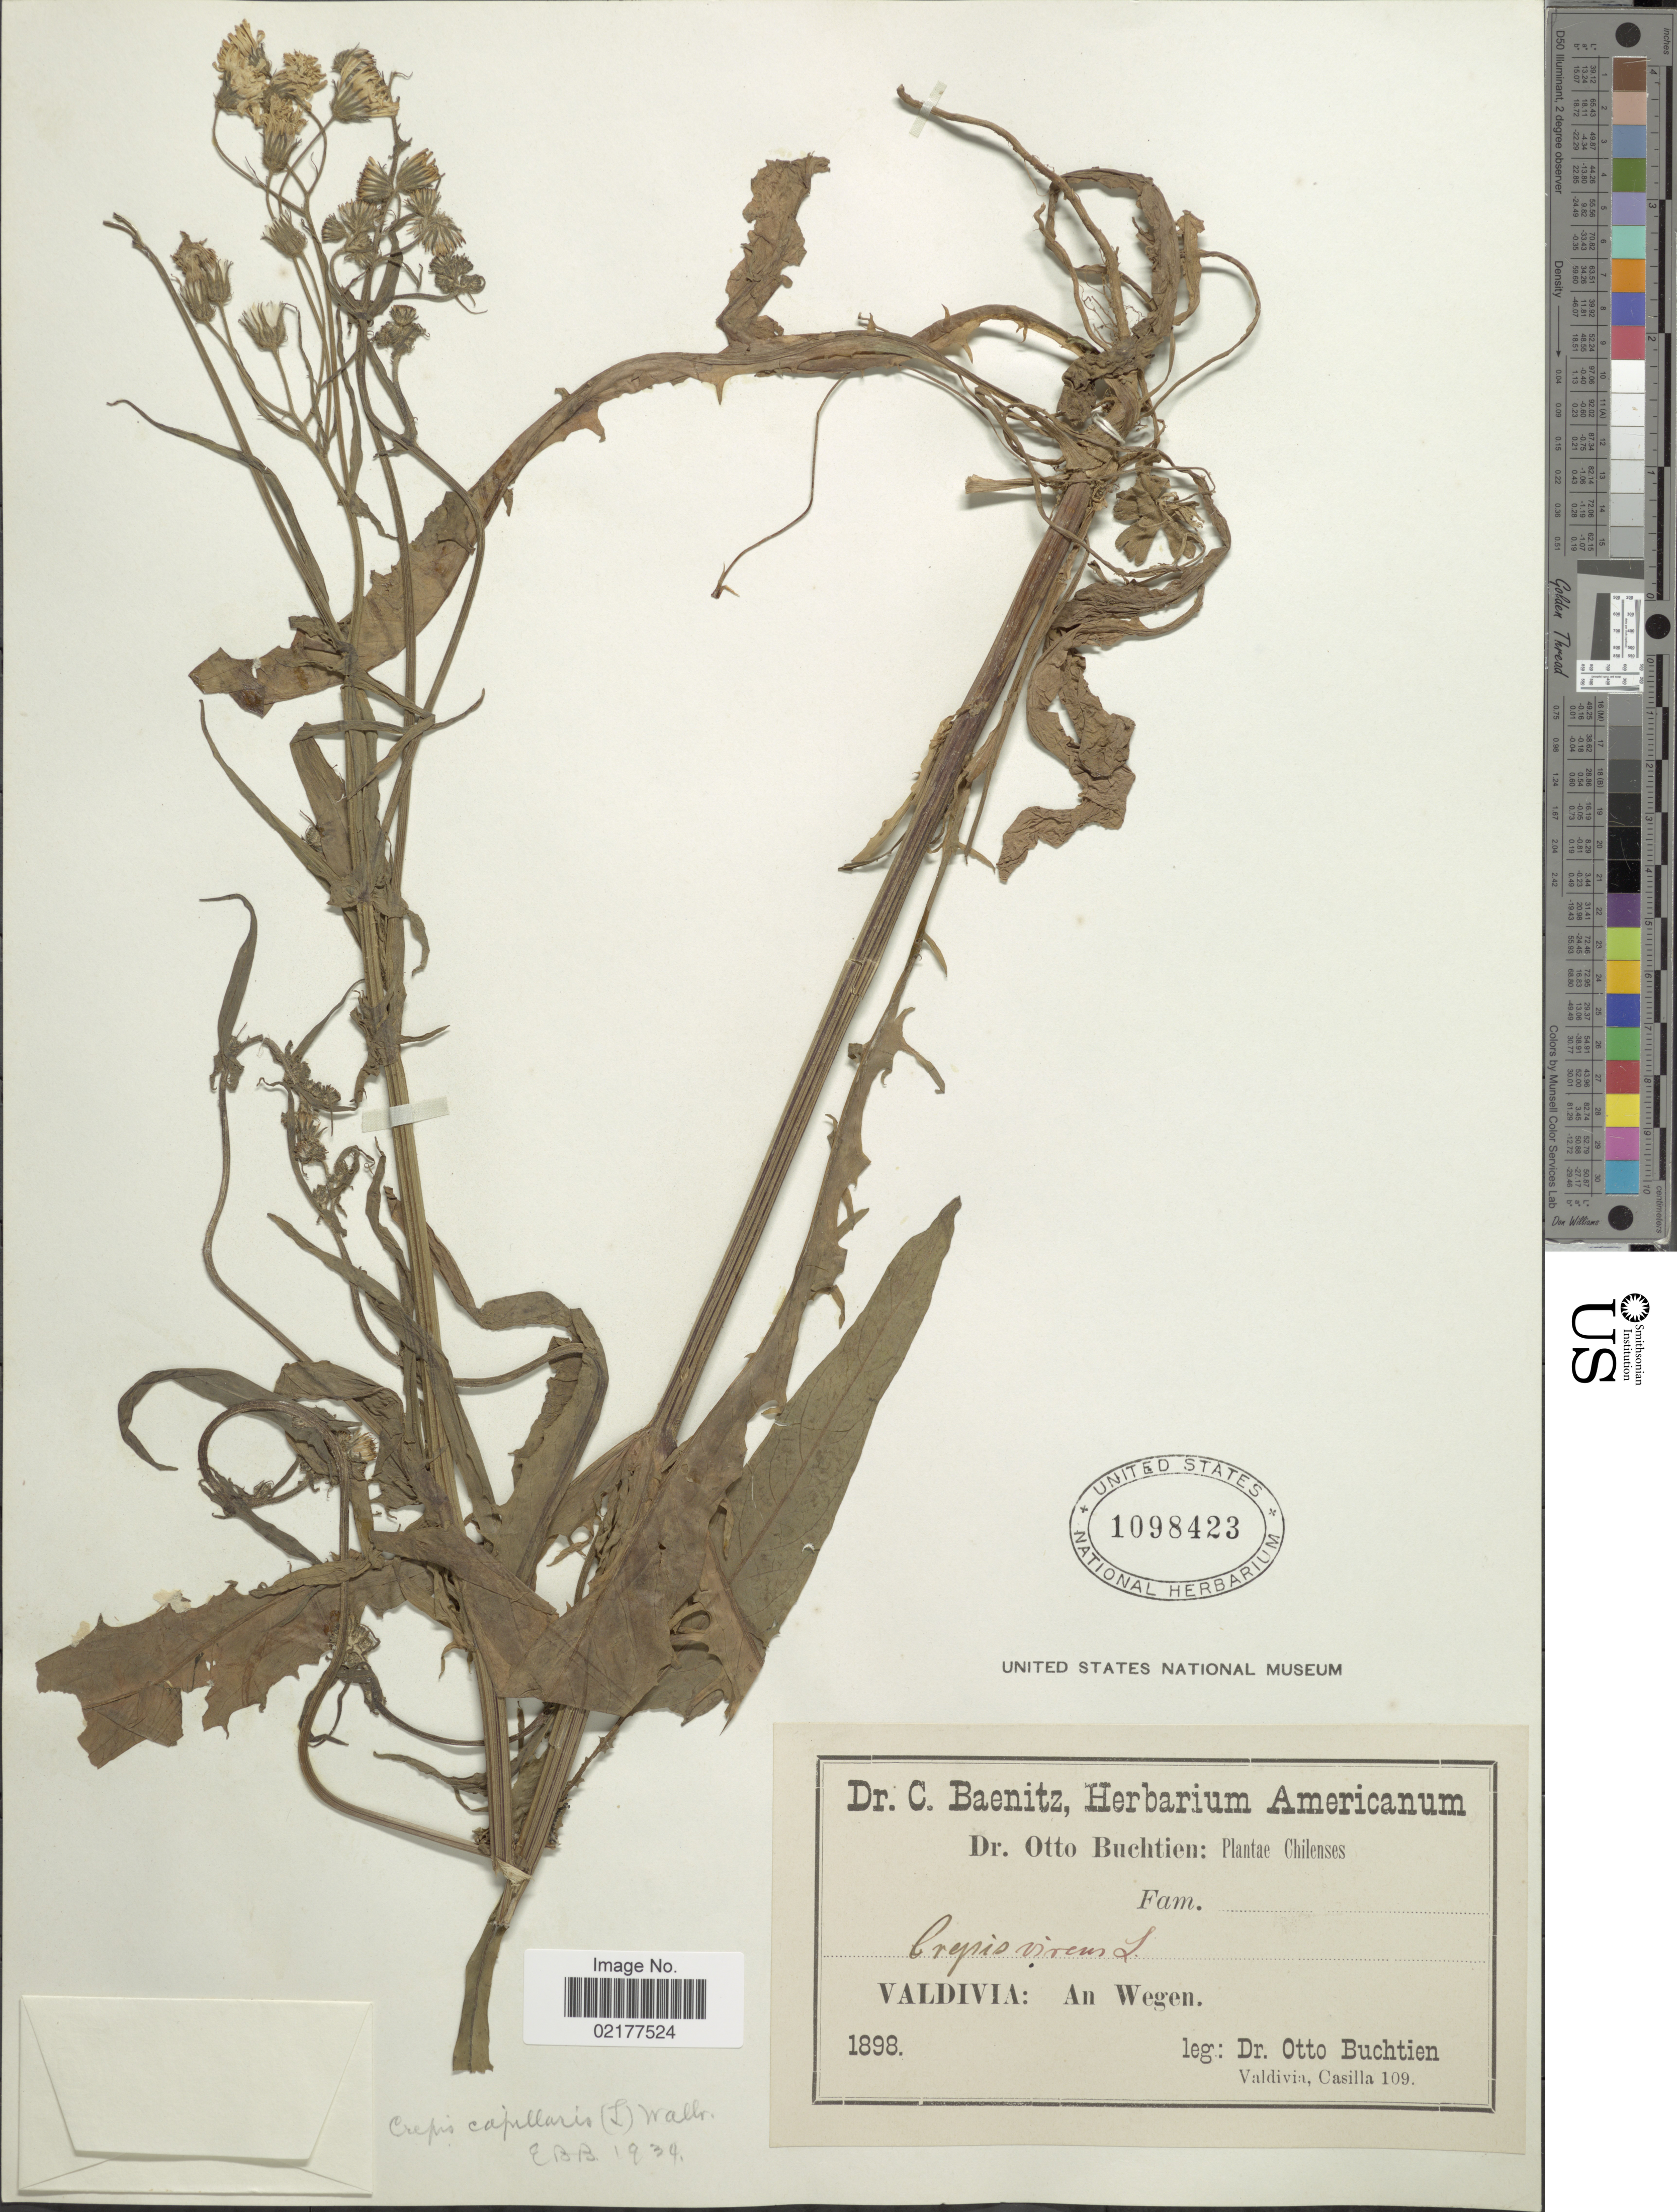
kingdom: Plantae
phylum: Tracheophyta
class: Magnoliopsida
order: Asterales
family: Asteraceae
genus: Crepis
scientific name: Crepis capillaris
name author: (L.) Wallr.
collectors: O. Buchtien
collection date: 1898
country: Chile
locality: Valdivia: An Wegen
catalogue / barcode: US 1098423